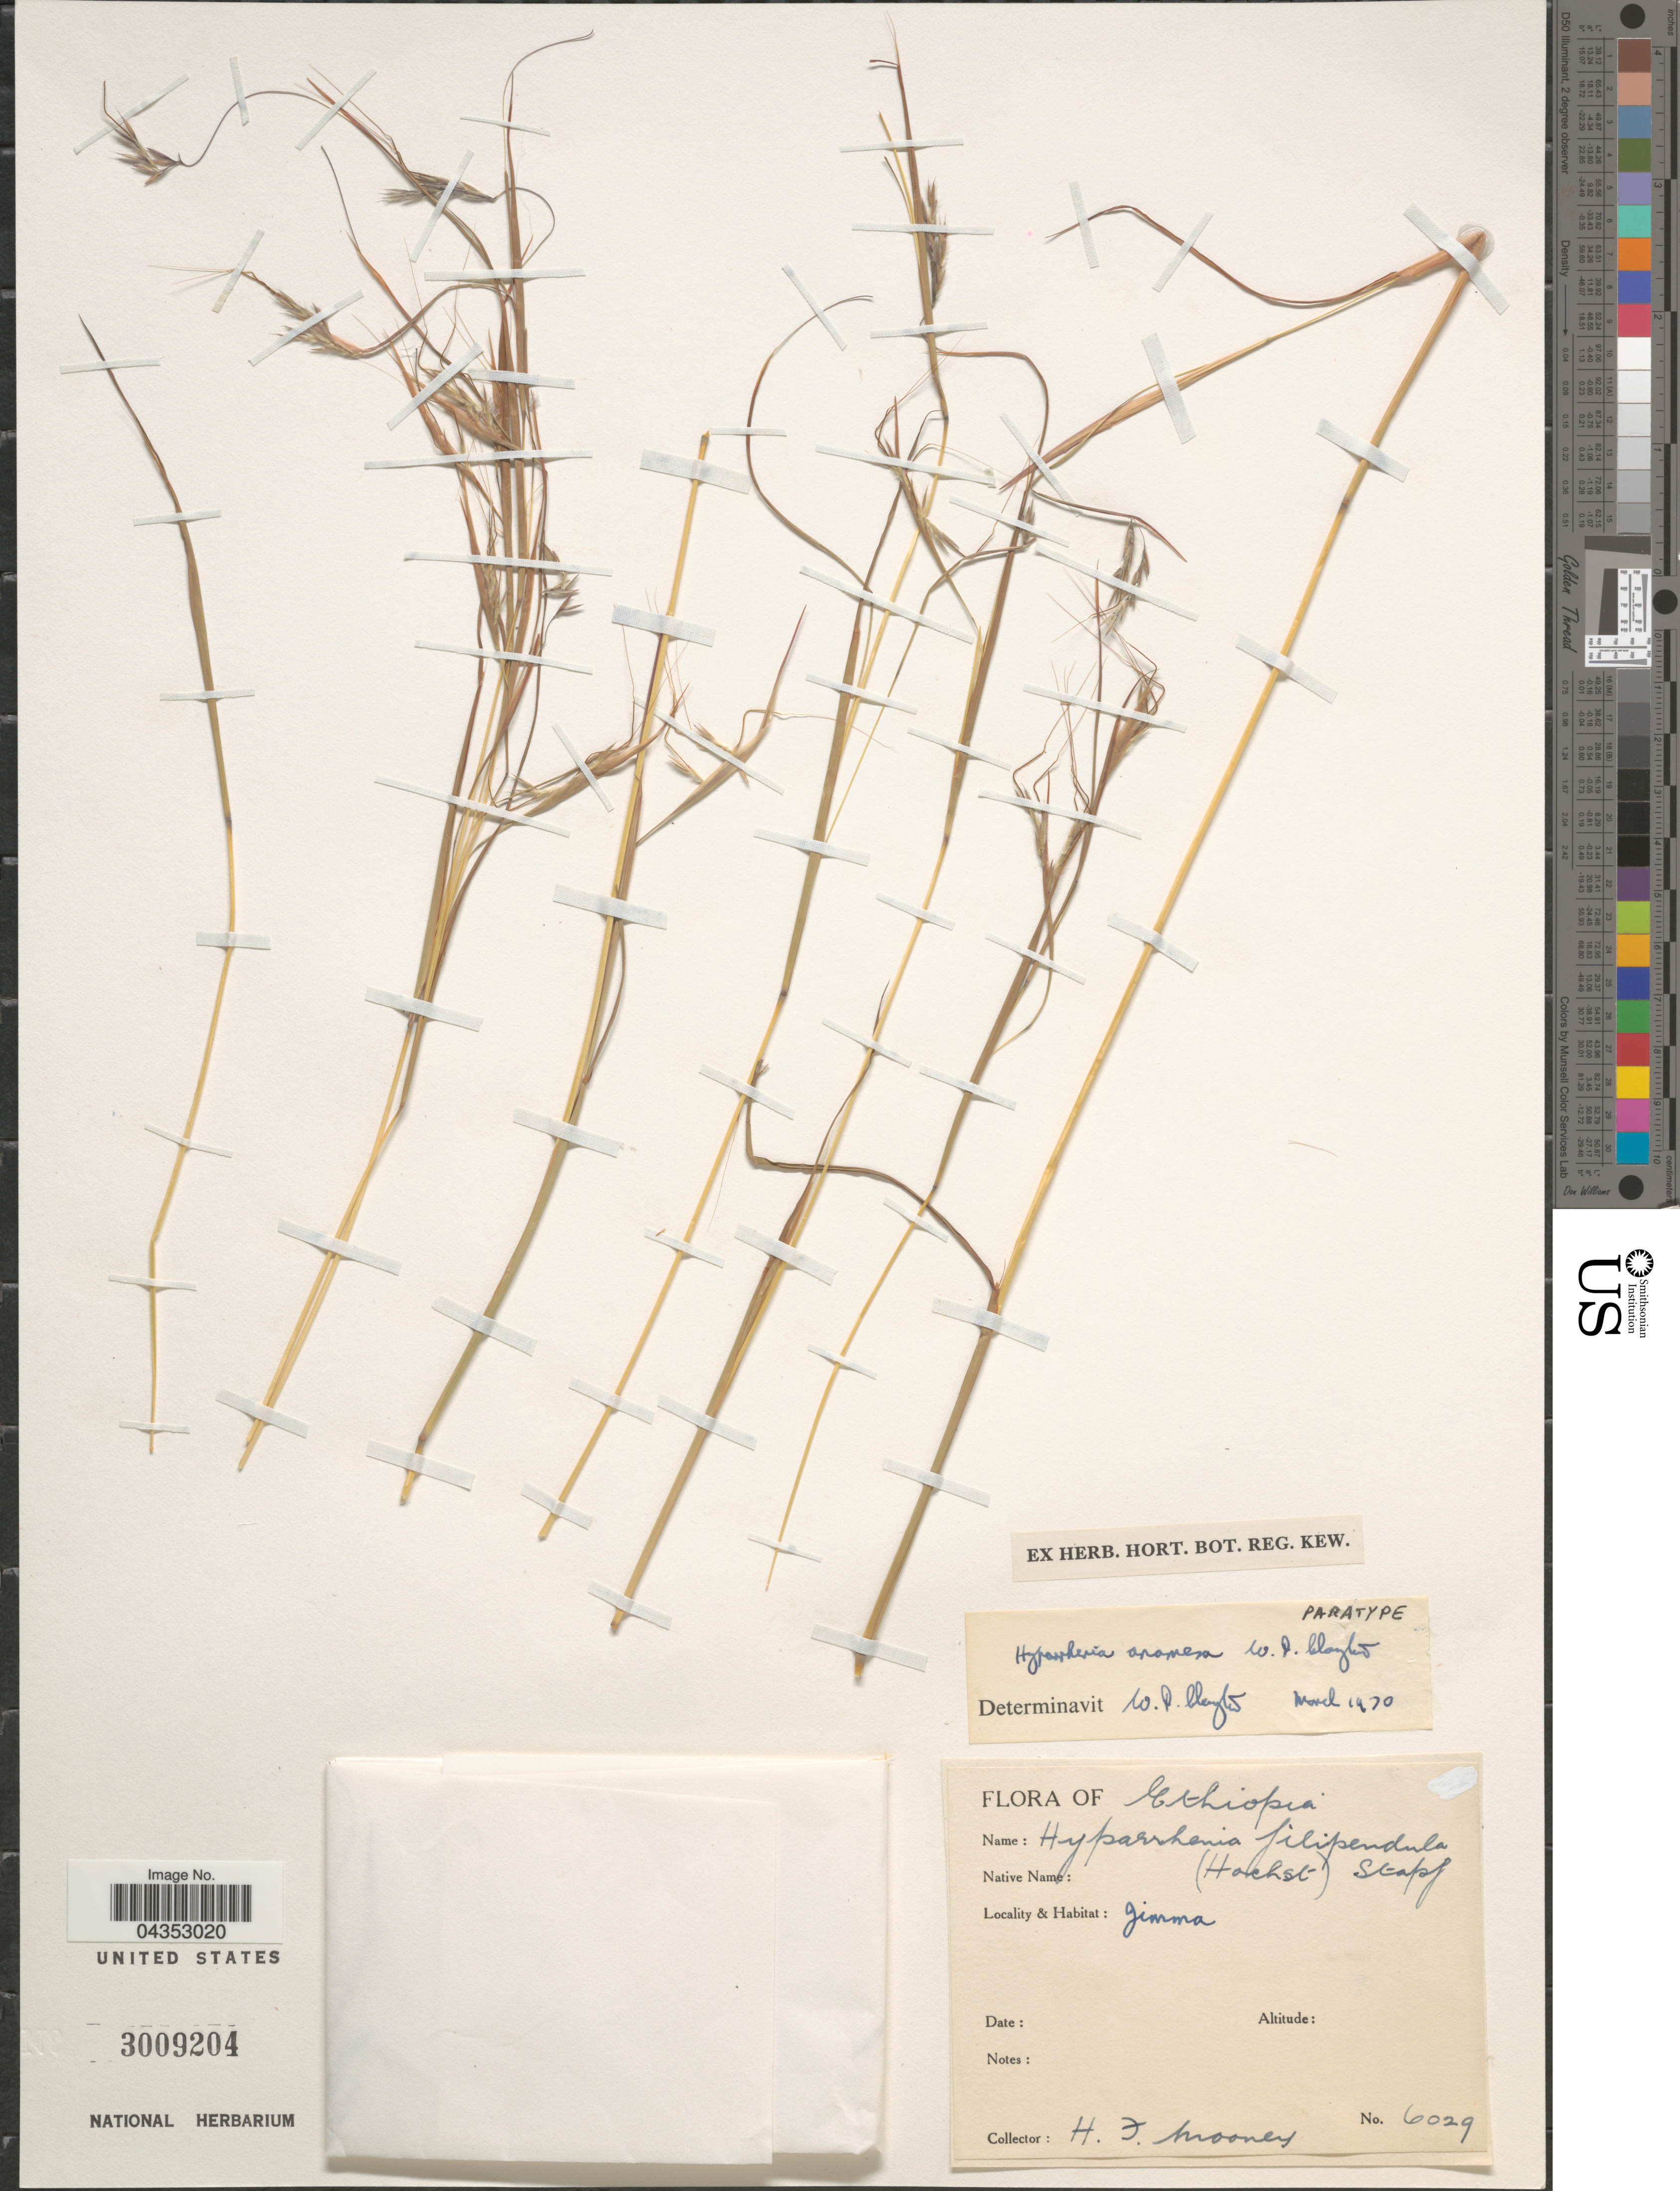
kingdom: Plantae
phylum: Tracheophyta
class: Liliopsida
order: Poales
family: Poaceae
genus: Hyparrhenia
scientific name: Hyparrhenia anamesa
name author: Clayton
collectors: H. Mooney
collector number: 6029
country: Ethiopia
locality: Jimma.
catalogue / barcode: US 3009204